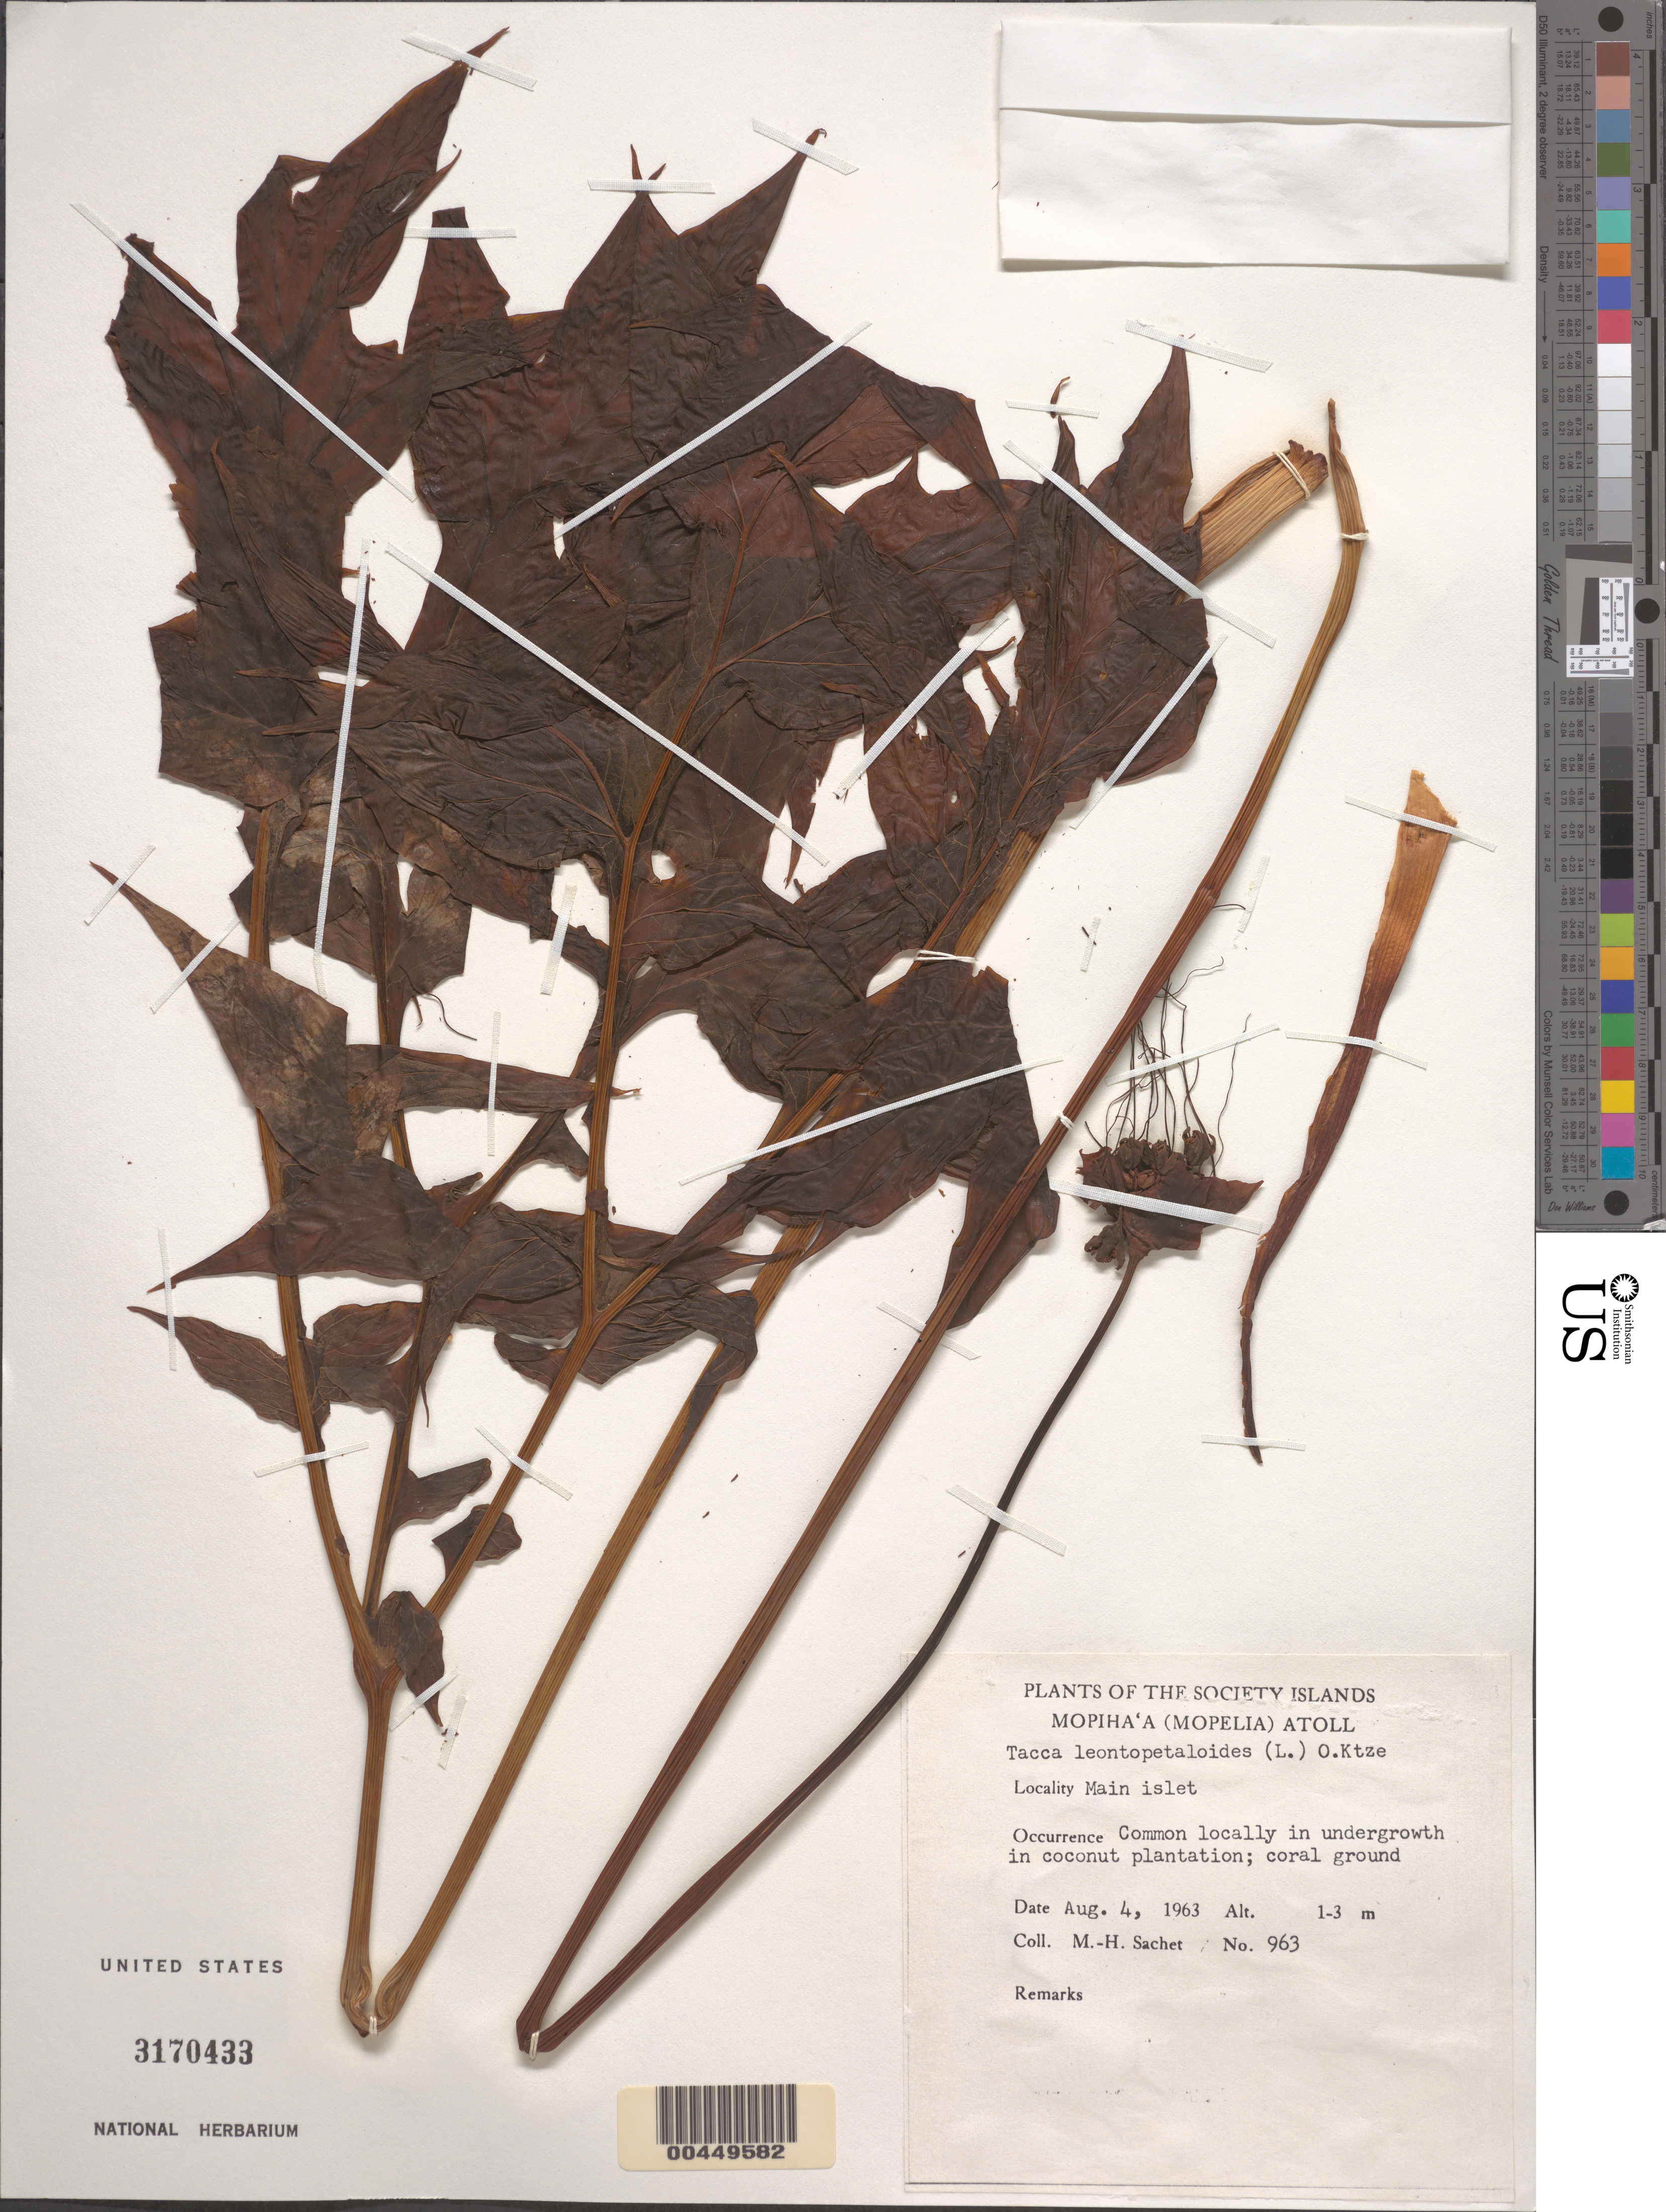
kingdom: Plantae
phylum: Tracheophyta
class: Liliopsida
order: Dioscoreales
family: Dioscoreaceae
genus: Tacca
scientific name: Tacca leontopetaloides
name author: (L.) Kuntze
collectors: M.-H. Sachet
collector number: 963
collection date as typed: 04 Aug 1963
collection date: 1963-08-04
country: French Polynesia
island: Maupihaa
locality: Mopiha'a atoll. [= maupihaa i.] [Society Is.]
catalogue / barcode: US 3170433